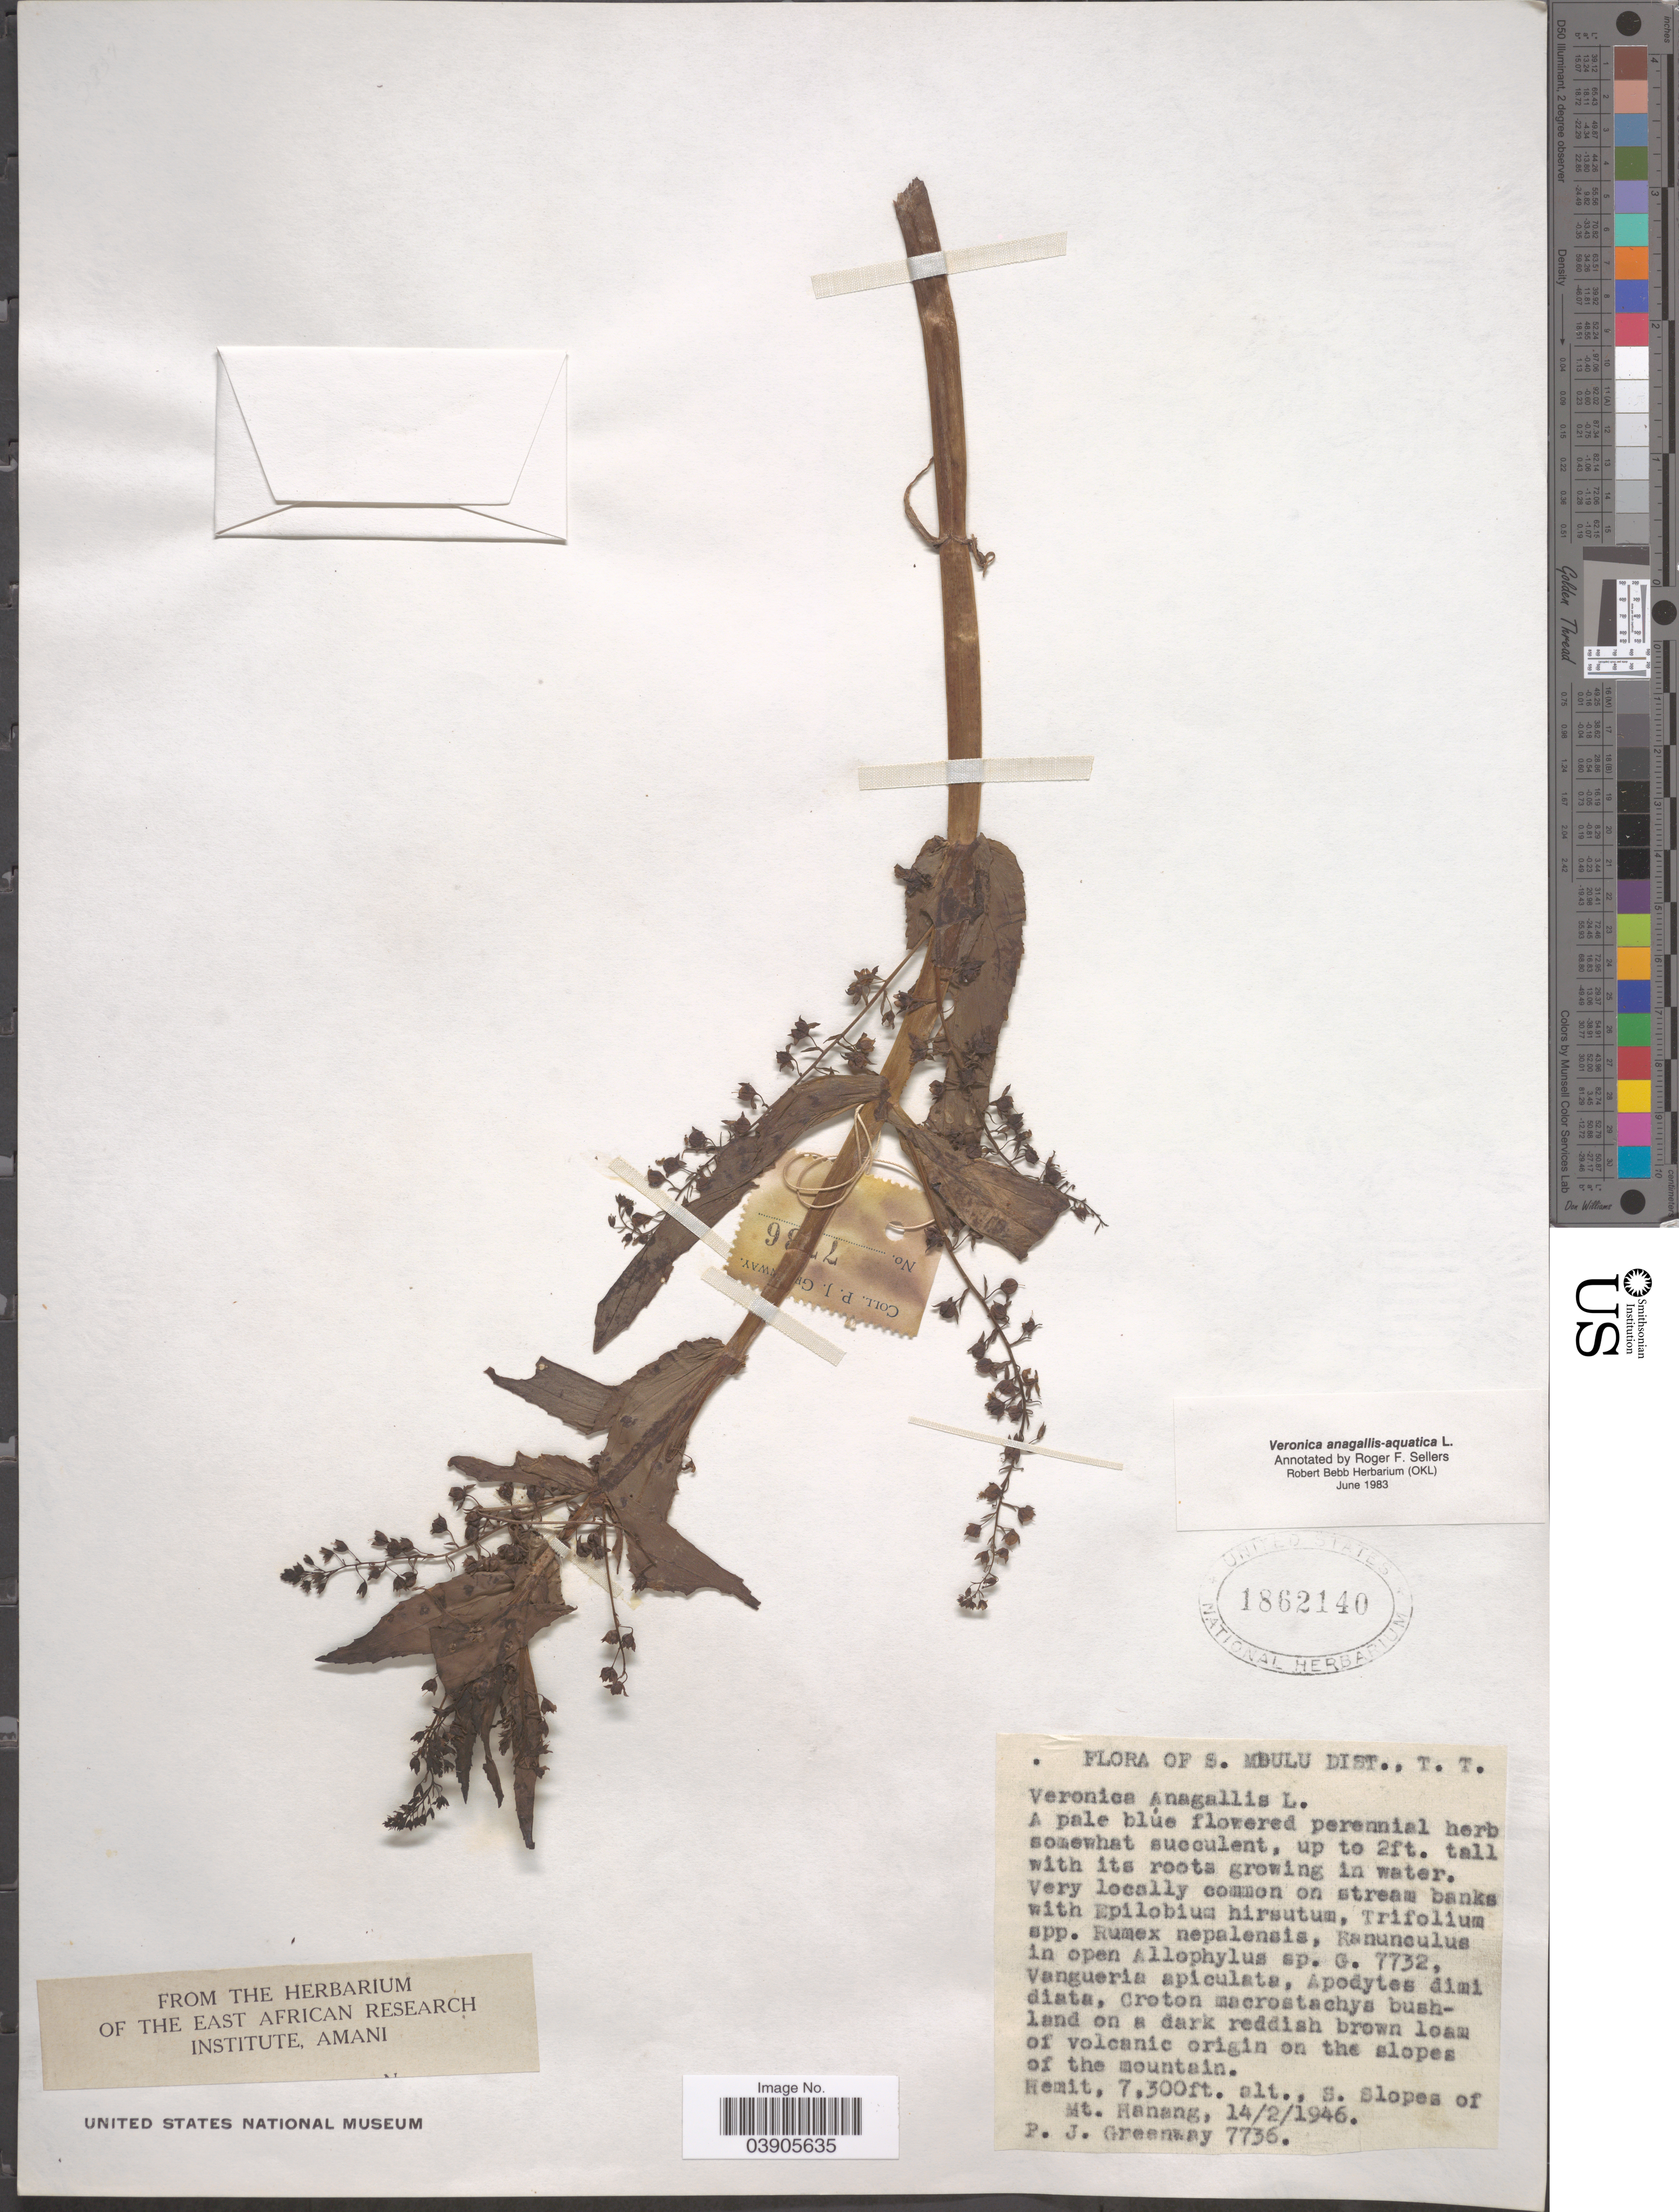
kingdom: Plantae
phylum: Tracheophyta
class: Magnoliopsida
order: Lamiales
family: Plantaginaceae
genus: Veronica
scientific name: Veronica anagallis-aquatica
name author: L.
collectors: P. J. Greenway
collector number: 7736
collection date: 1946-02-14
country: Tanzania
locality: S. Mbulu Dist., T. T. On the slopes of the mountain. Hemit, s. slopes of Mt. Hanang.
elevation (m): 2225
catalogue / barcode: US 1862140